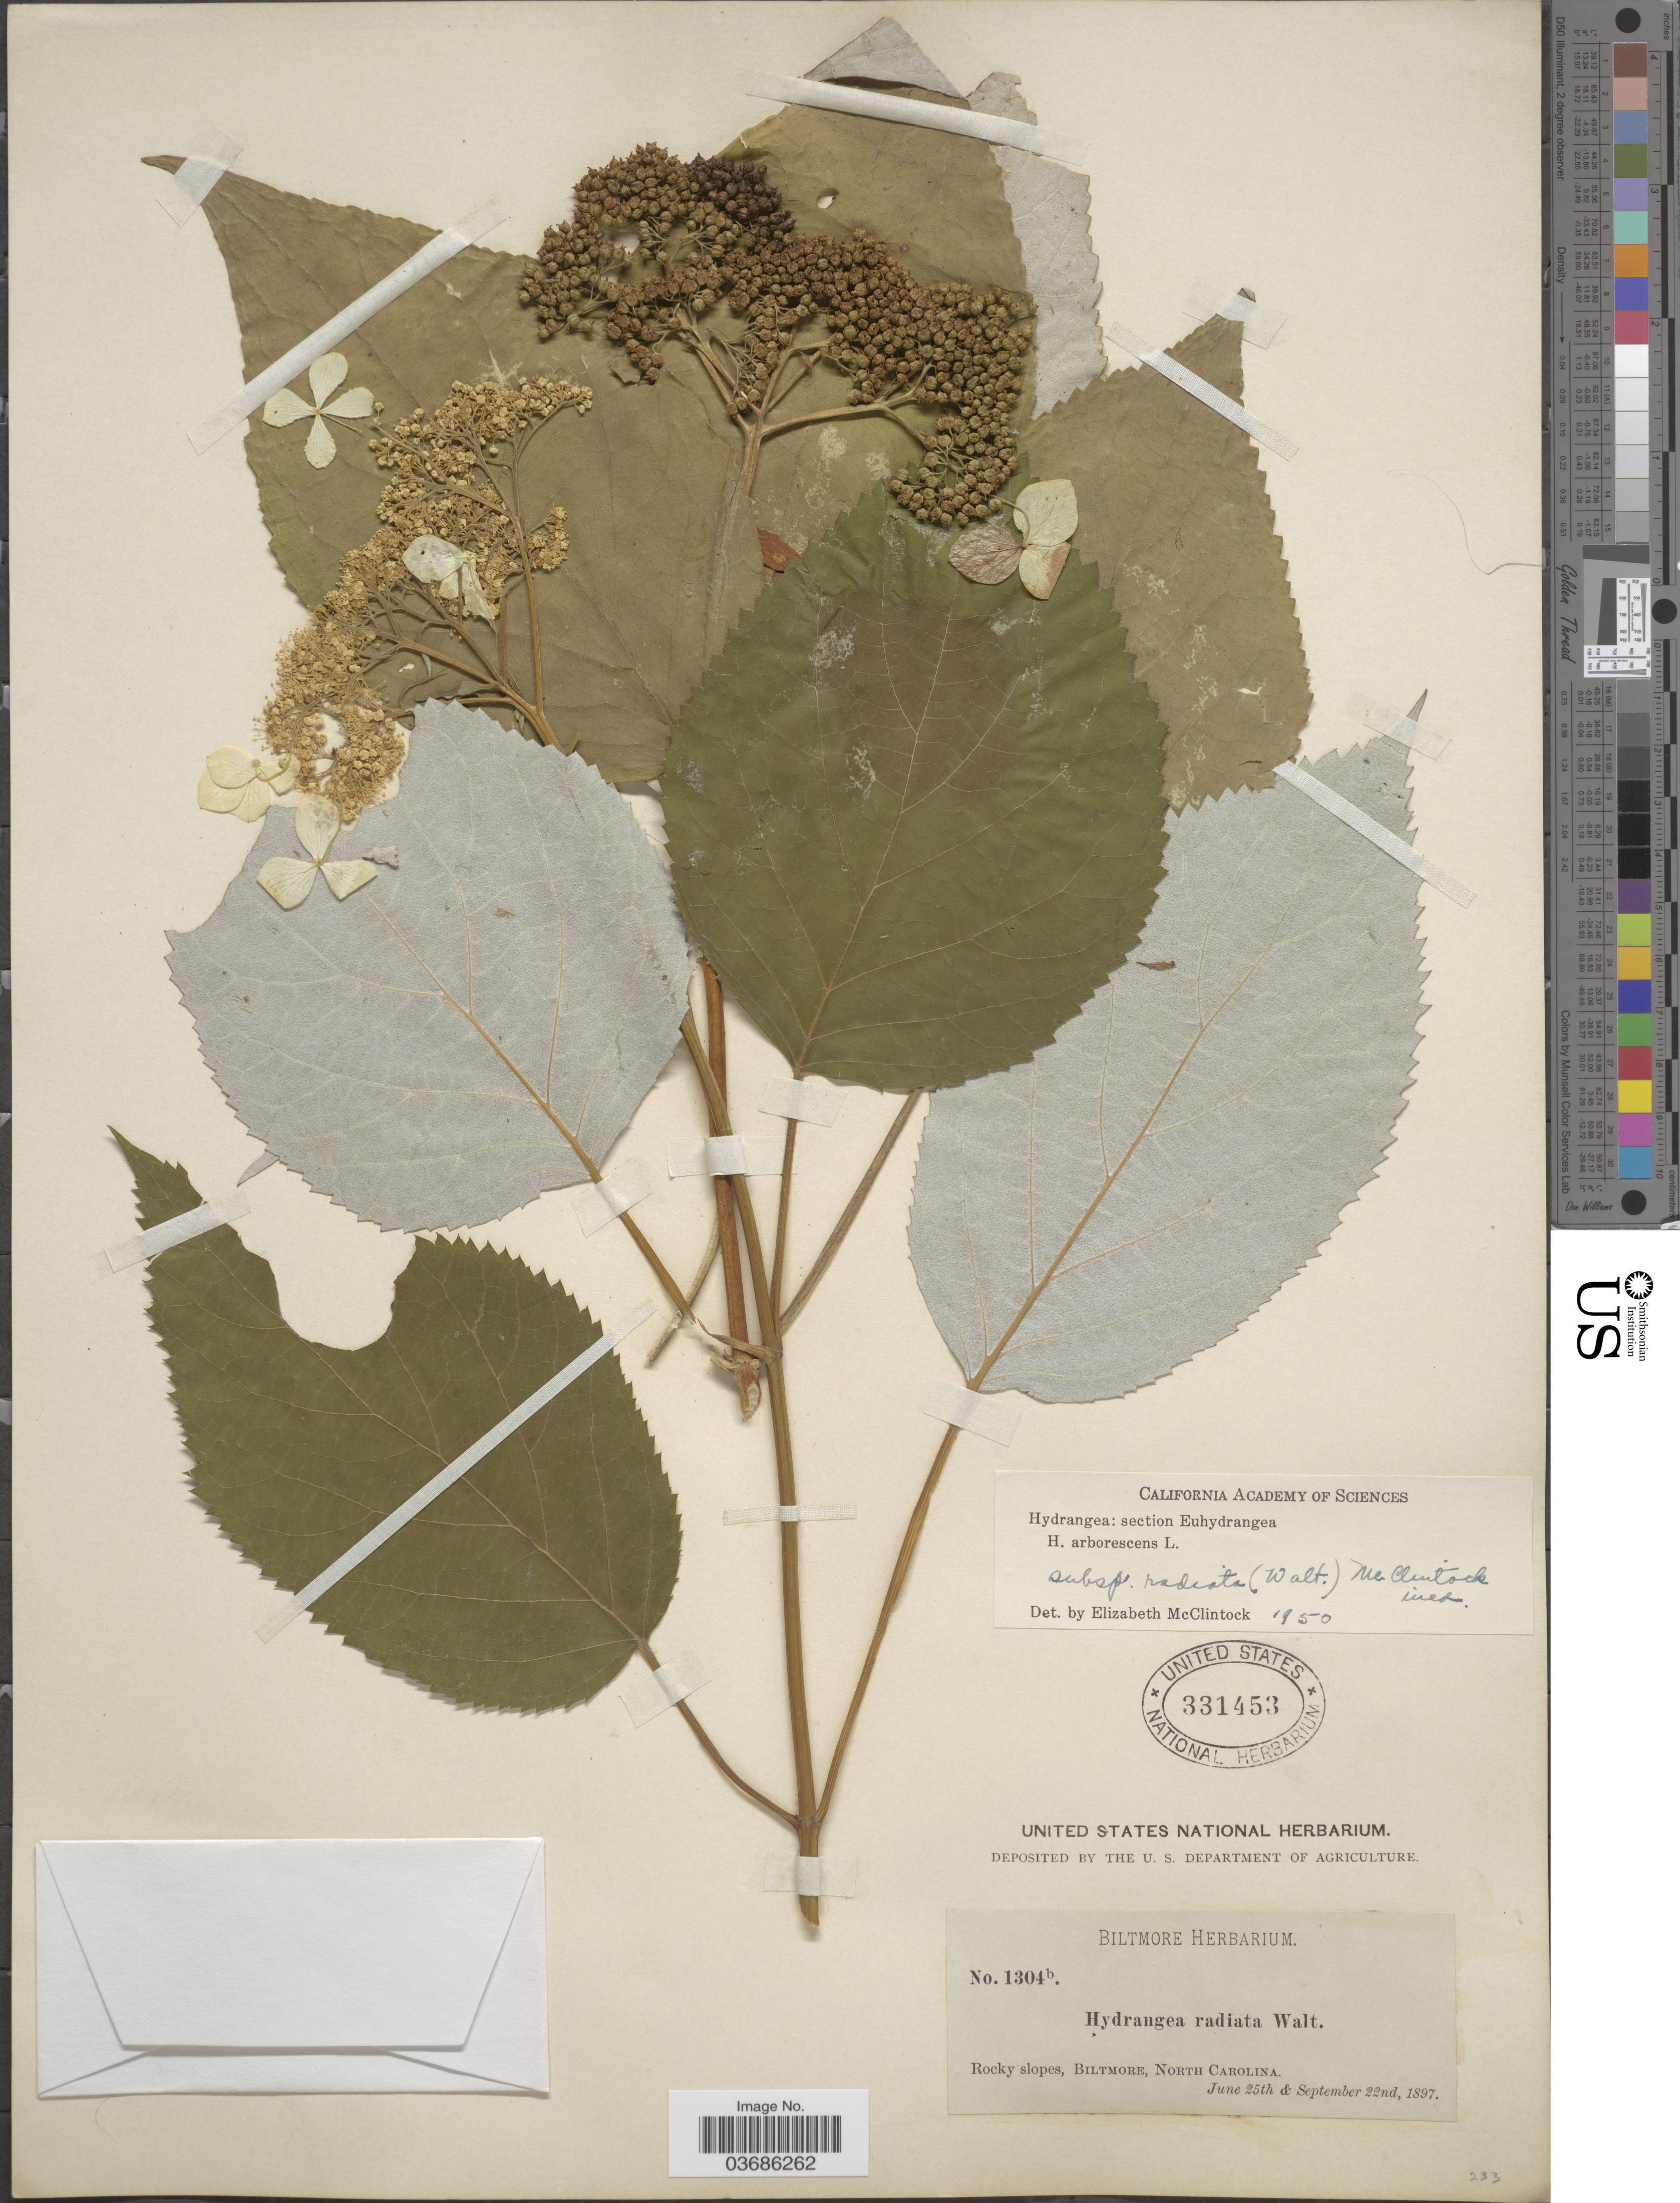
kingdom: Plantae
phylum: Tracheophyta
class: Magnoliopsida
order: Cornales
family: Hydrangeaceae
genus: Hydrangea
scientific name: Hydrangea arborescens subsp. radiata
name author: (Walter) E. M. McClint.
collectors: ex herb. Biltmore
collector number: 1304b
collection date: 1897-06-25/1897-09-22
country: United States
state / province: North Carolina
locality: Rocky slopes, Biltmore.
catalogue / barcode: US 331453